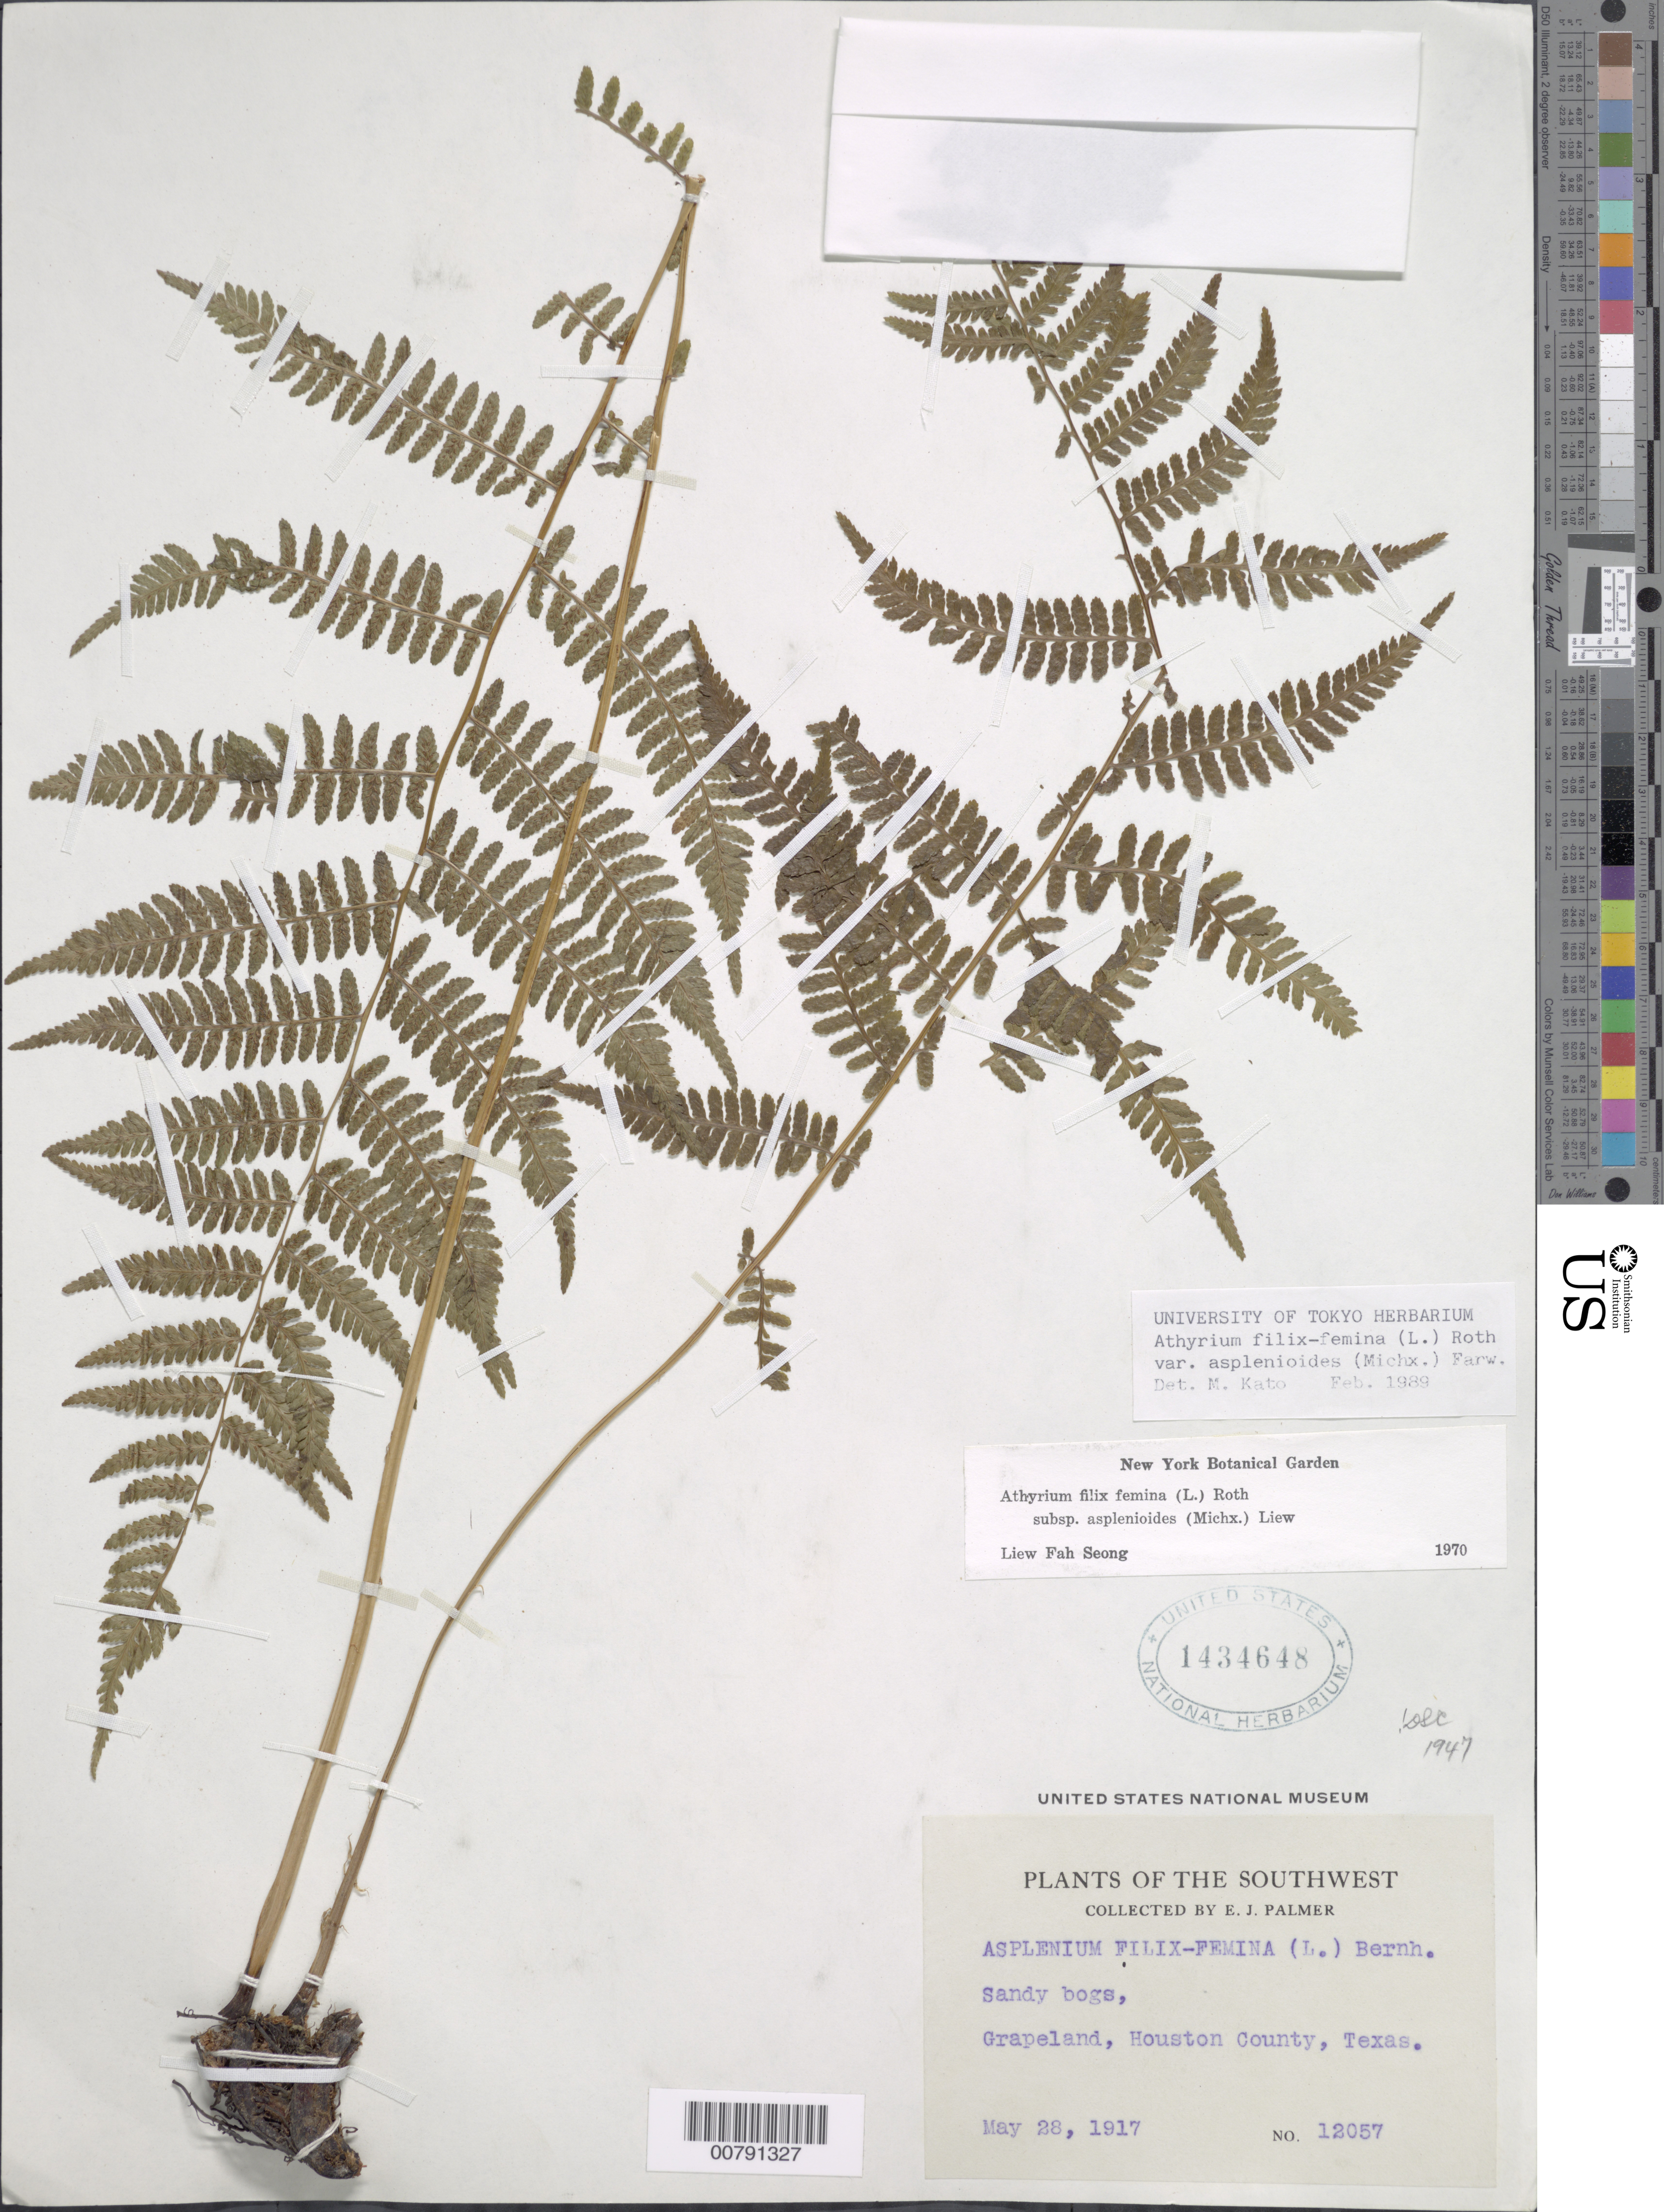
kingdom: Plantae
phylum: Tracheophyta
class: Polypodiopsida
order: Polypodiales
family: Athyriaceae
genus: Athyrium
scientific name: Athyrium filix-femina subsp. asplenioides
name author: (Michx.) Hultén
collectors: E. J. Palmer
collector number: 12057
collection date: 1917-05-28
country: United States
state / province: Texas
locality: The Southwest, Grapeland, Houston County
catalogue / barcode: US 1434648